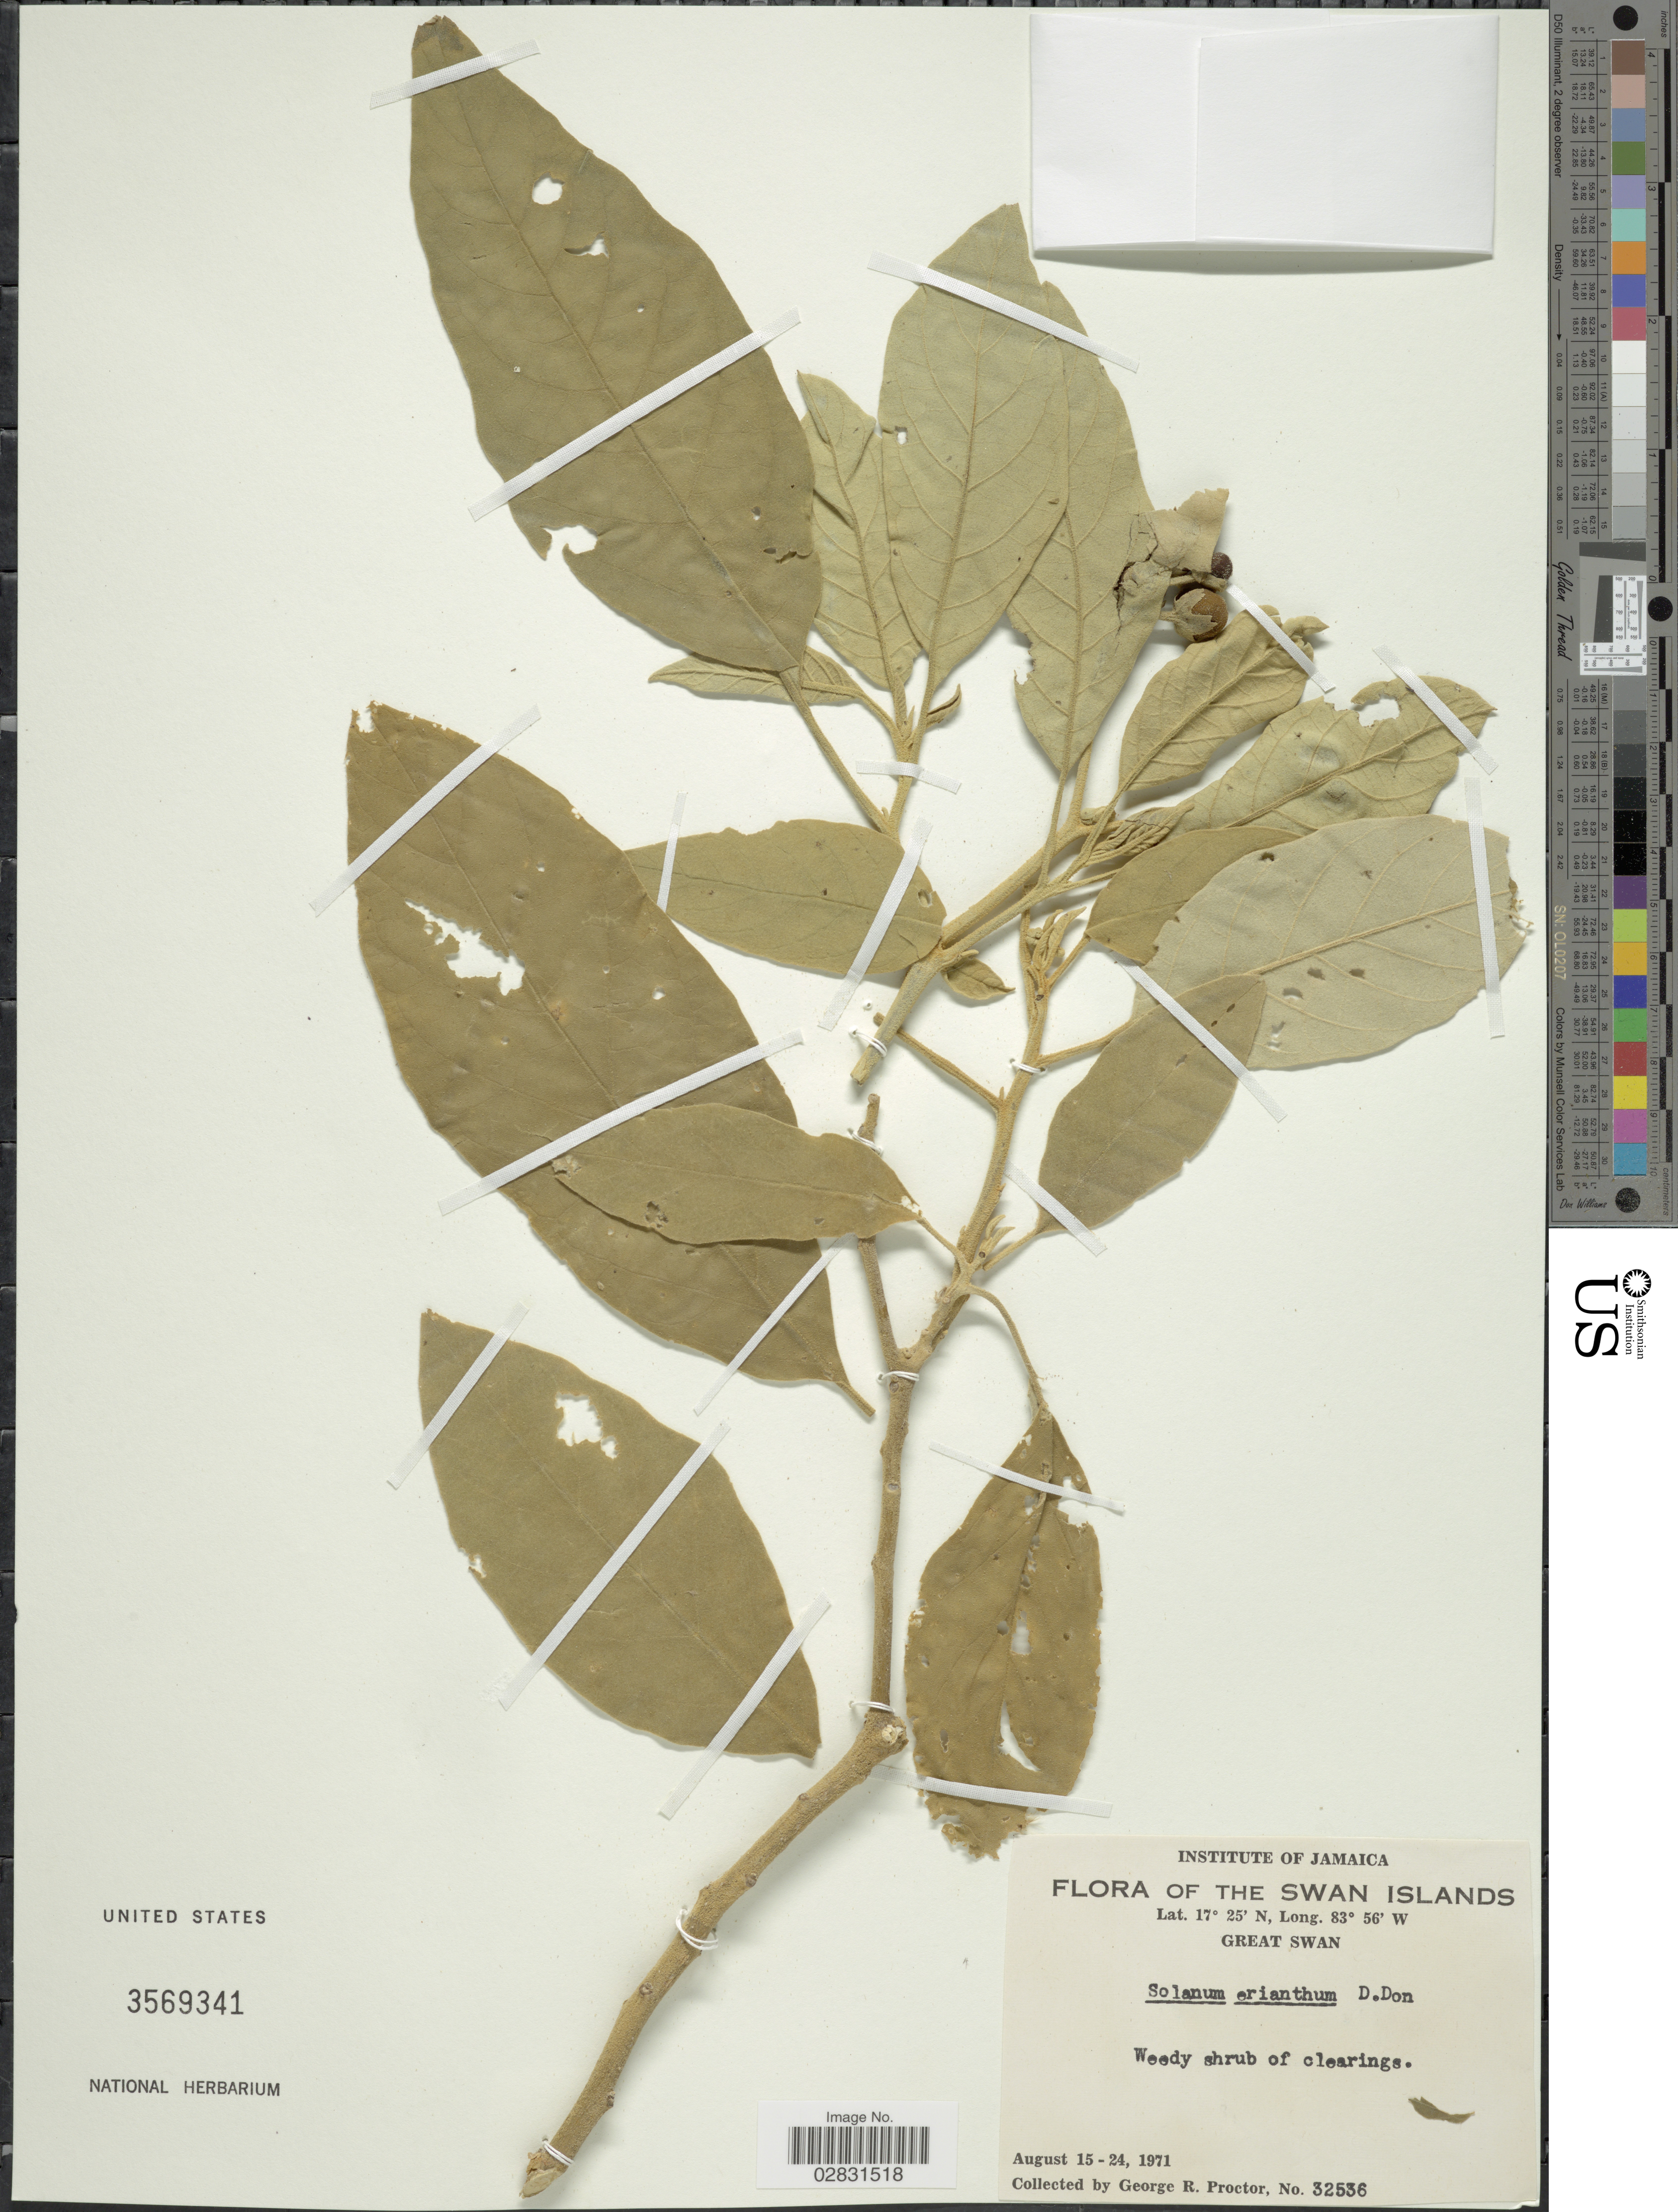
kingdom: Plantae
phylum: Tracheophyta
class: Magnoliopsida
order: Solanales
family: Solanaceae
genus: Solanum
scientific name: Solanum erianthum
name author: D. Don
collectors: G. R. Proctor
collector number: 32536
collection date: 1971-08-15/1971-08-24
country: Jamaica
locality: Swan Islands. Great Swan.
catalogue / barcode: US 3569341